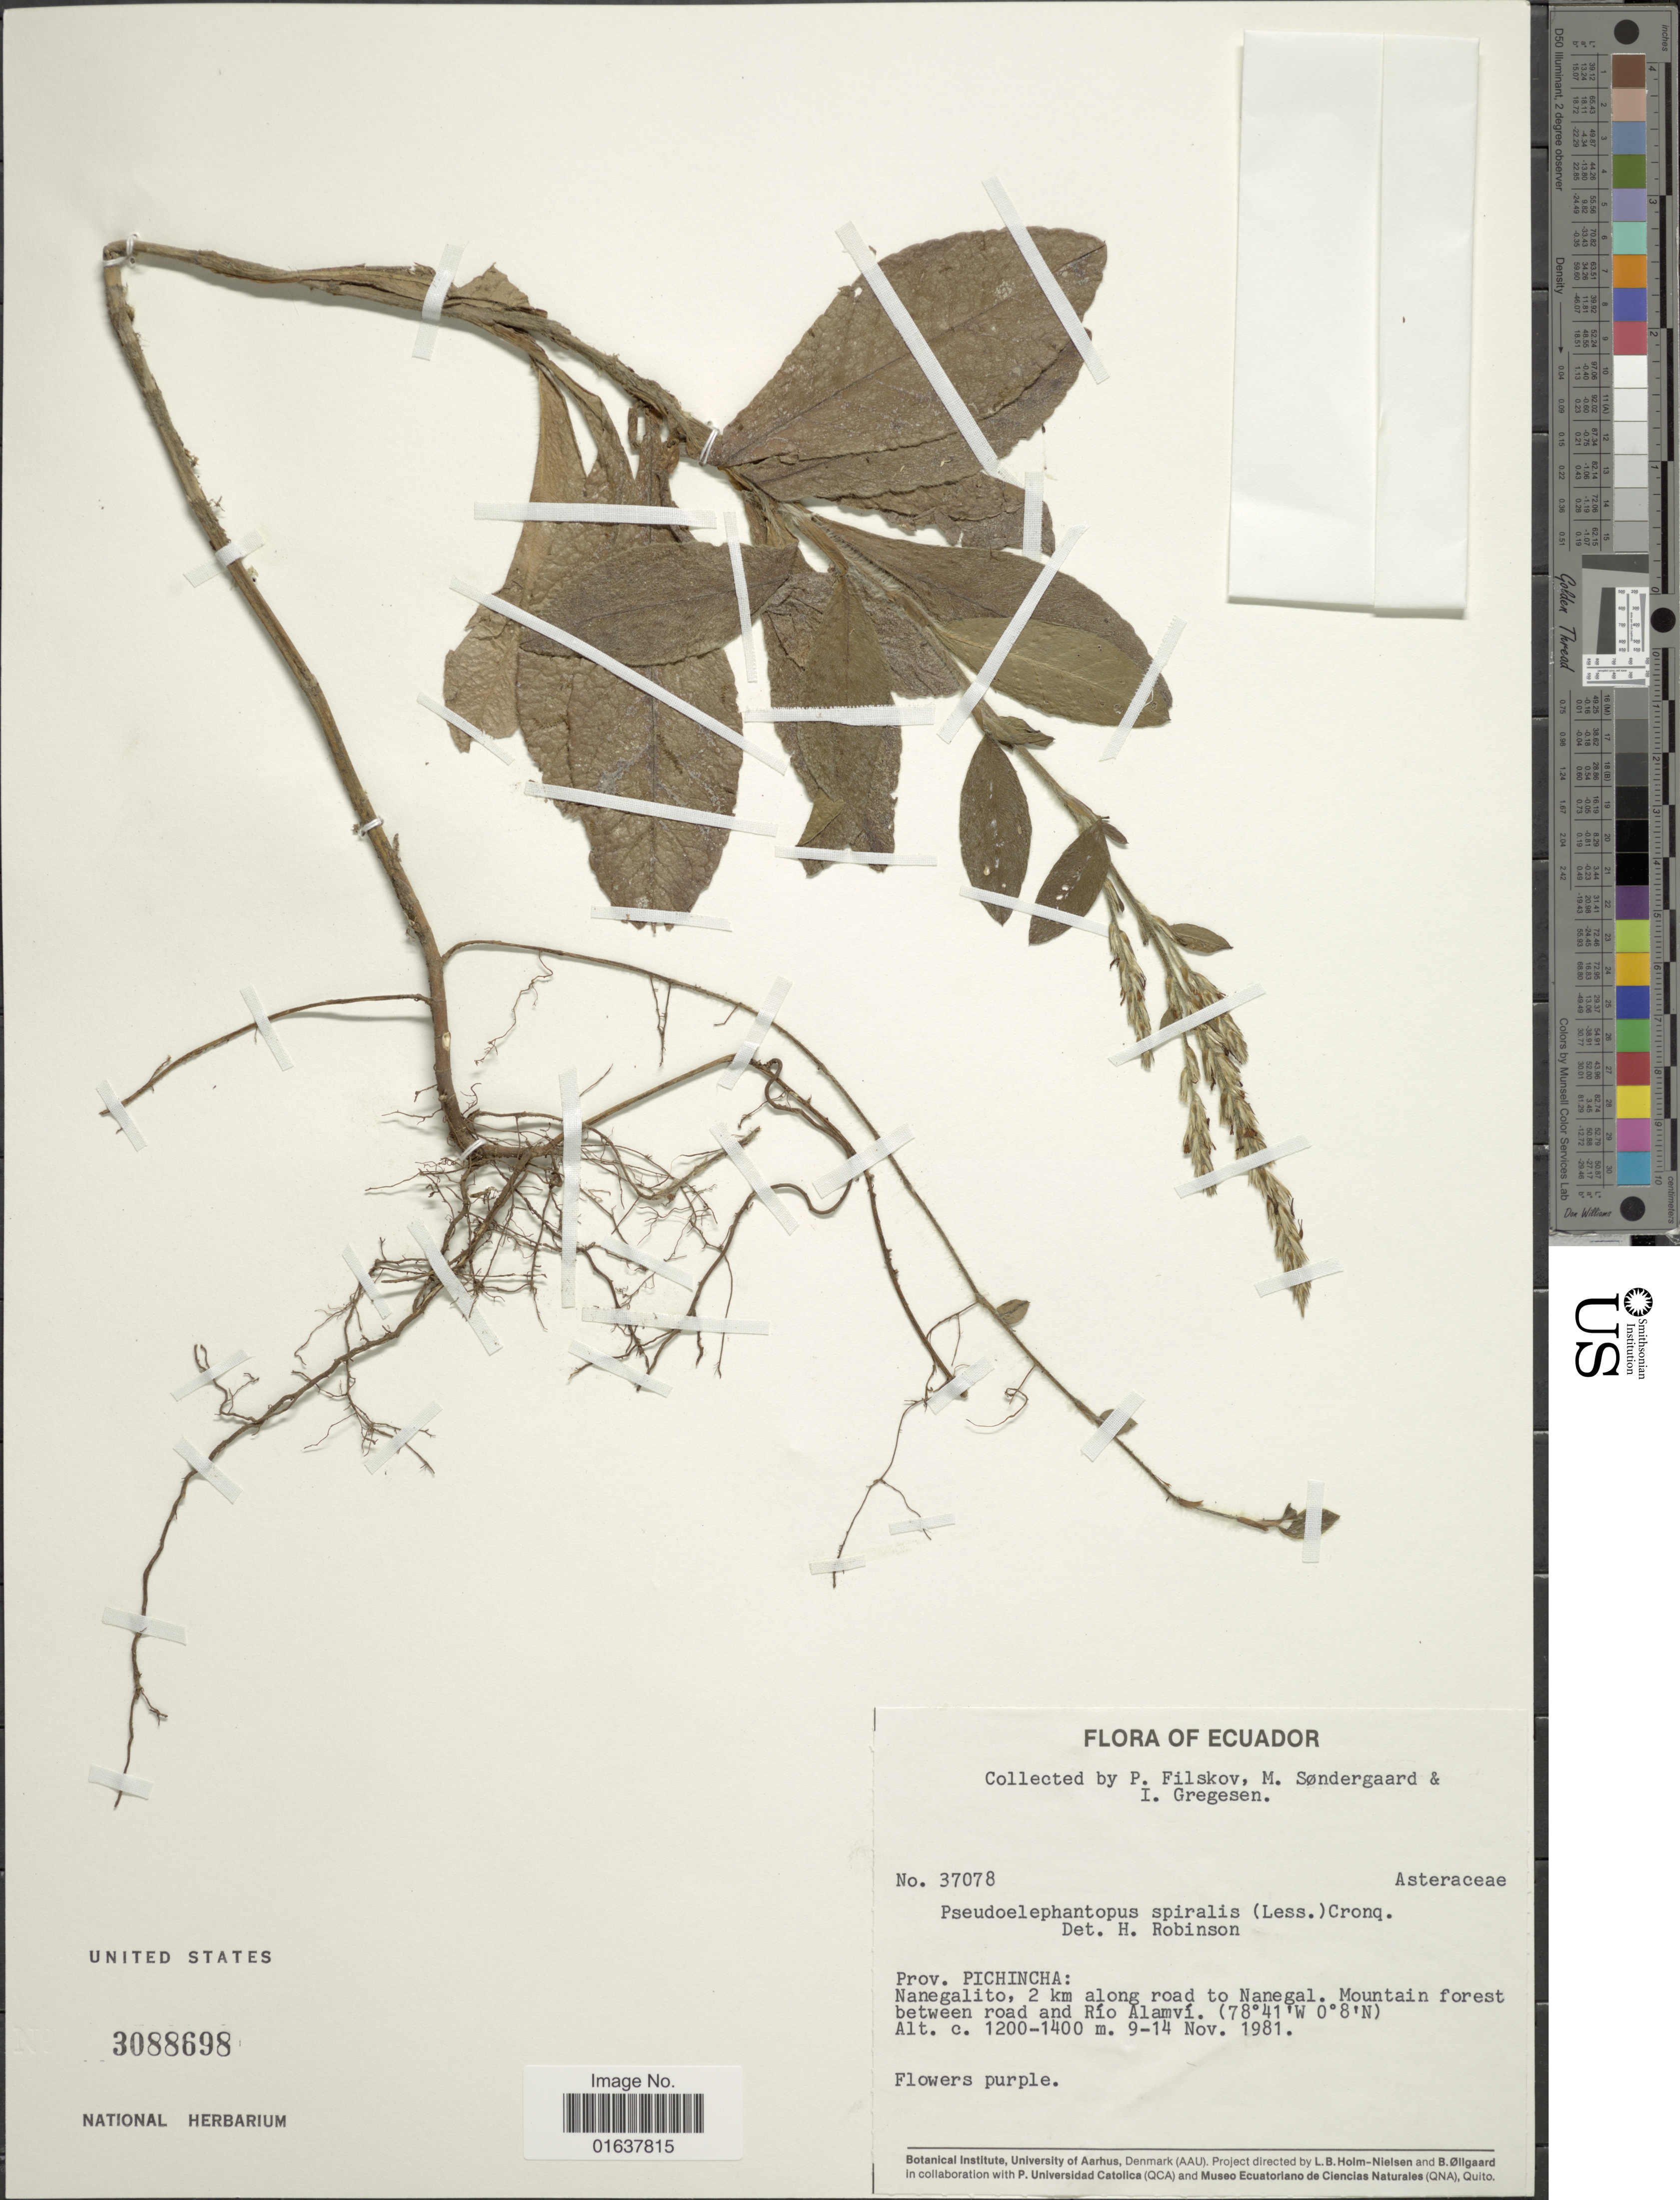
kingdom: Plantae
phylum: Tracheophyta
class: Magnoliopsida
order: Asterales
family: Asteraceae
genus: Pseudelephantopus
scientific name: Pseudelephantopus spiralis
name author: (Less.) Cronquist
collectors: P. Filskov, M. Sondergaard & I. Gregsen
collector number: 37078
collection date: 1981-11-09/1981-11-14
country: Ecuador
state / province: Pichincha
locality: Nanegalito, 2 km along road to Nanegal. Mountain forest between road and Rio Alamvi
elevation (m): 1200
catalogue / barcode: US 3088698